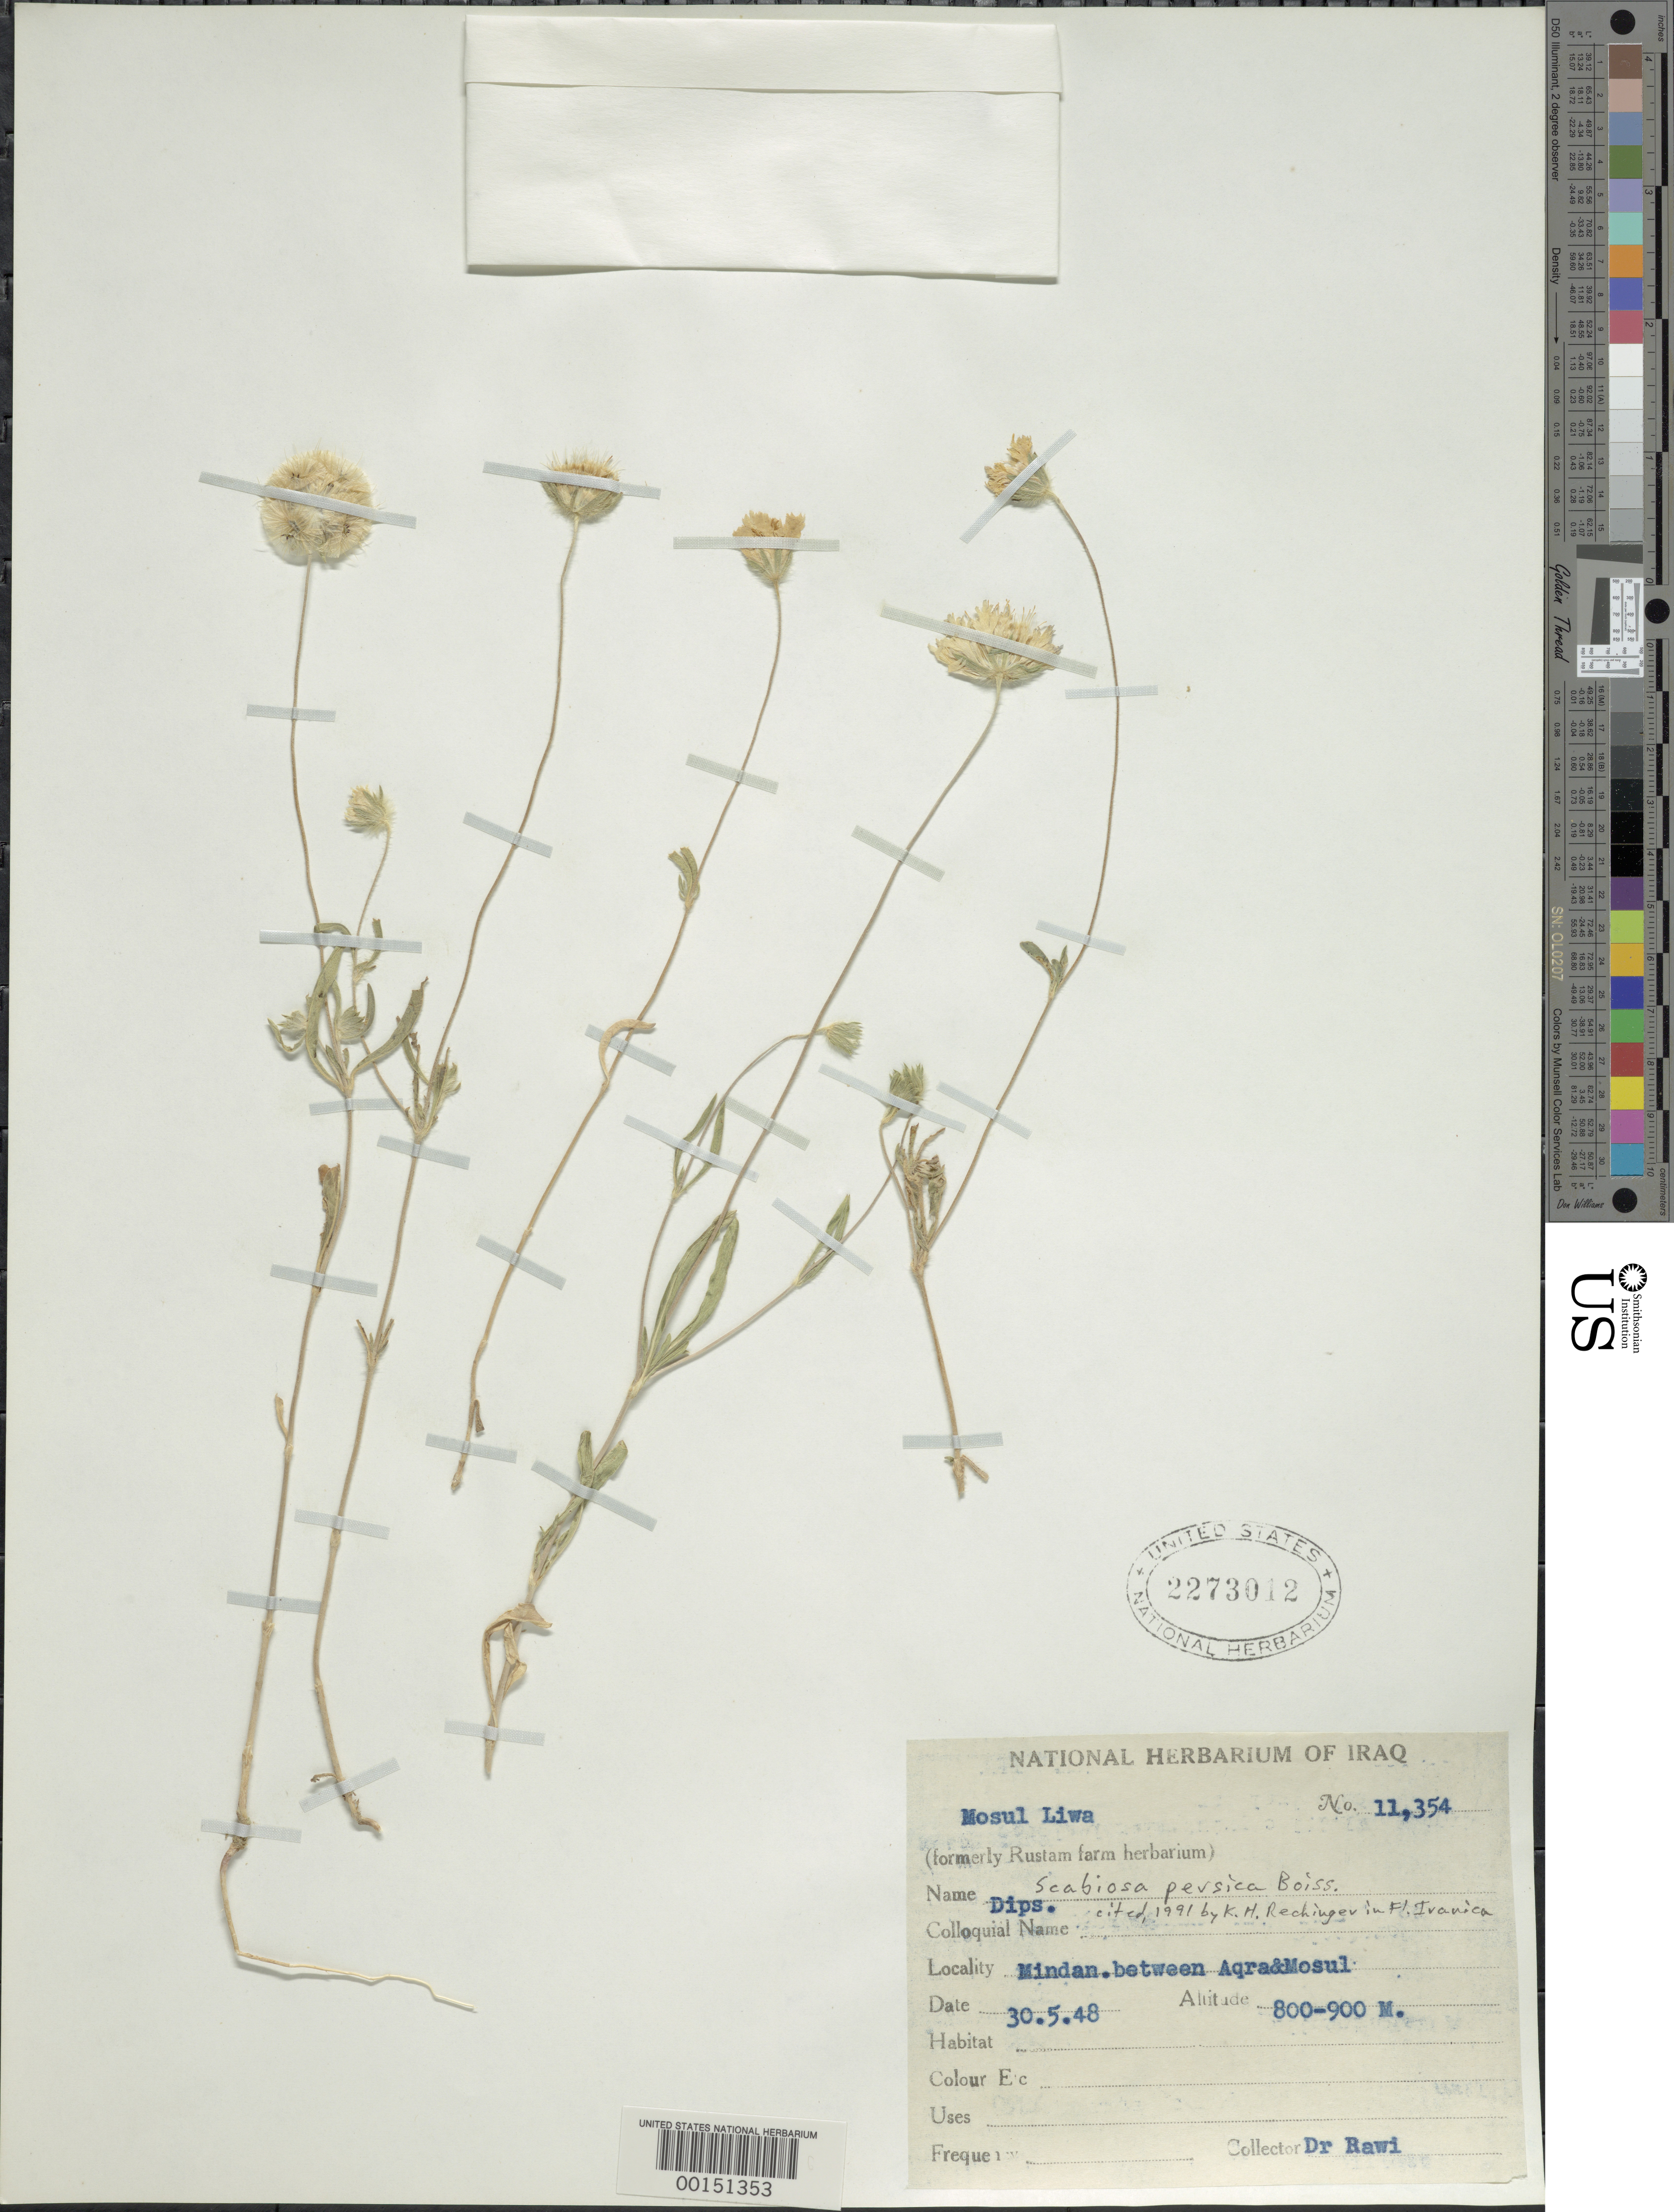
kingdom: Plantae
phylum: Tracheophyta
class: Magnoliopsida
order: Dipsacales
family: Caprifoliaceae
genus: Scabiosa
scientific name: Scabiosa persica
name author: Boiss.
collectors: R. Rawi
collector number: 11354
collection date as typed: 30 May 1948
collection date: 1948-05-30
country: Iraq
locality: Mindan, between Aqra and Mosul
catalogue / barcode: US 2273012